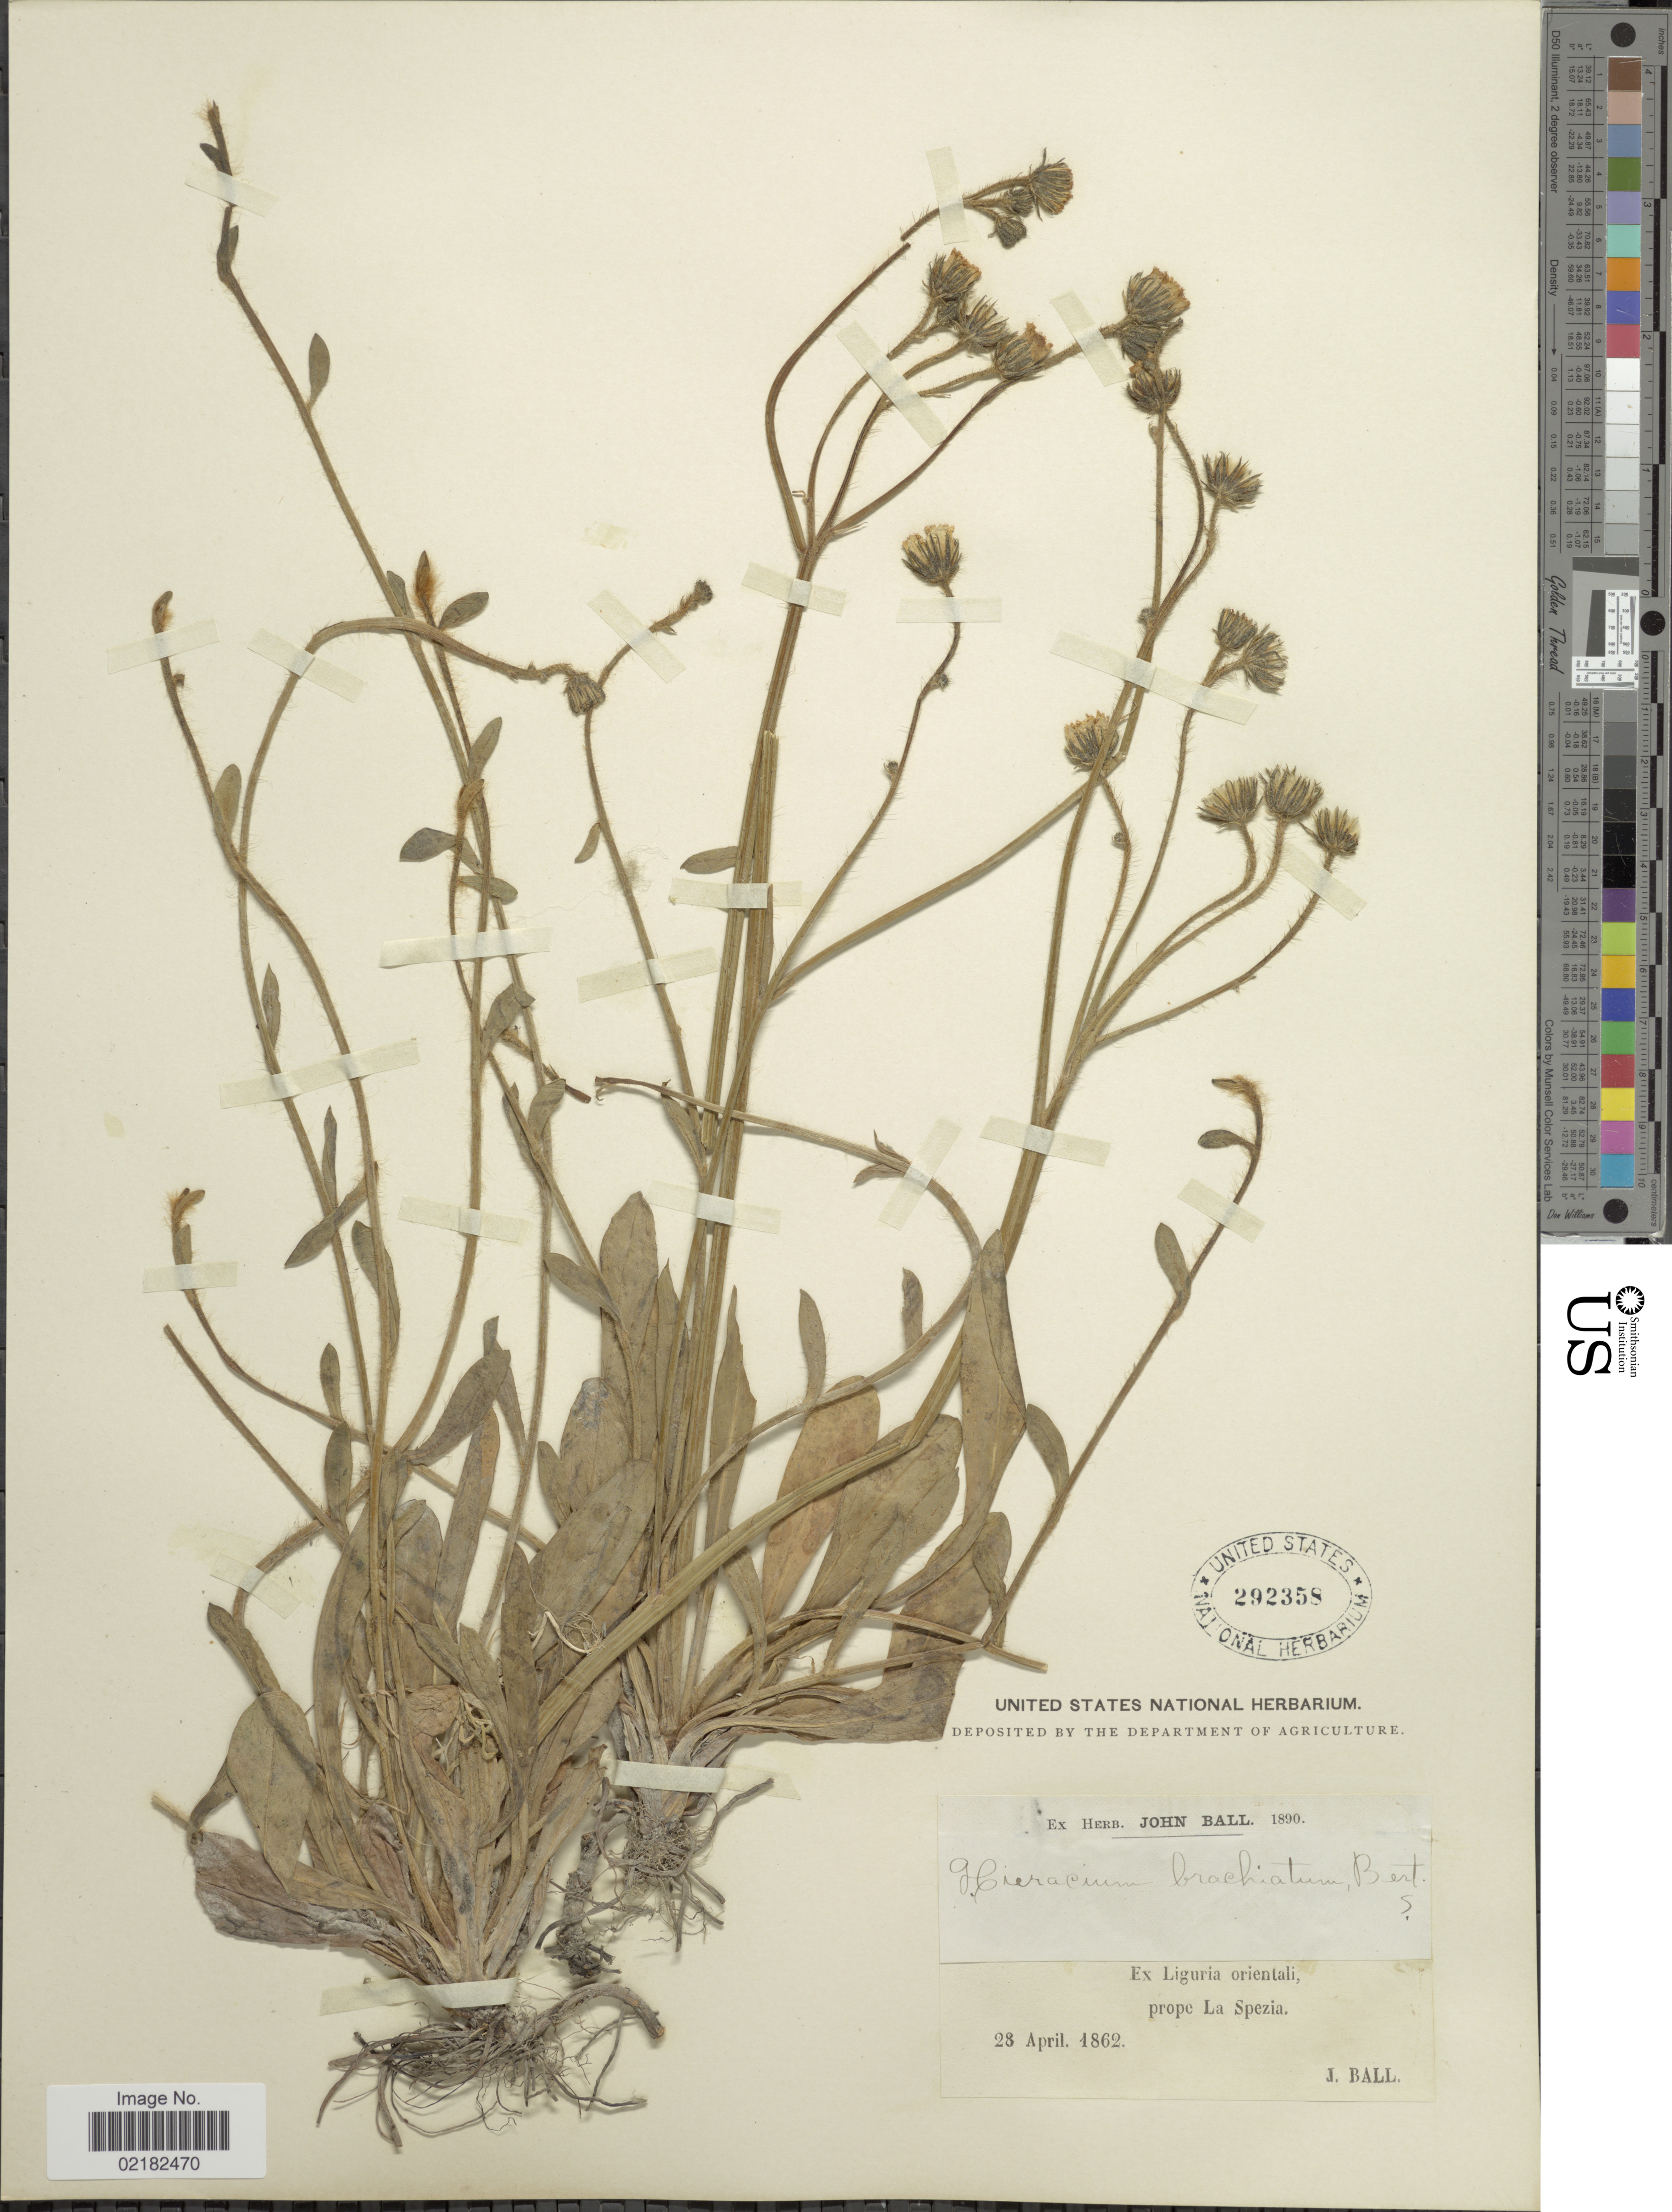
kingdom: Plantae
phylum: Tracheophyta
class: Magnoliopsida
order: Asterales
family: Asteraceae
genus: Pilosella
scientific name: Pilosella brachiata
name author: (DC.) F.W. Schultz & Sch. Bip.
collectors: J. Ball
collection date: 1862-04-28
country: Italy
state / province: Liguria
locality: Liguria orientali, prope La Spezia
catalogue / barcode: US 292358